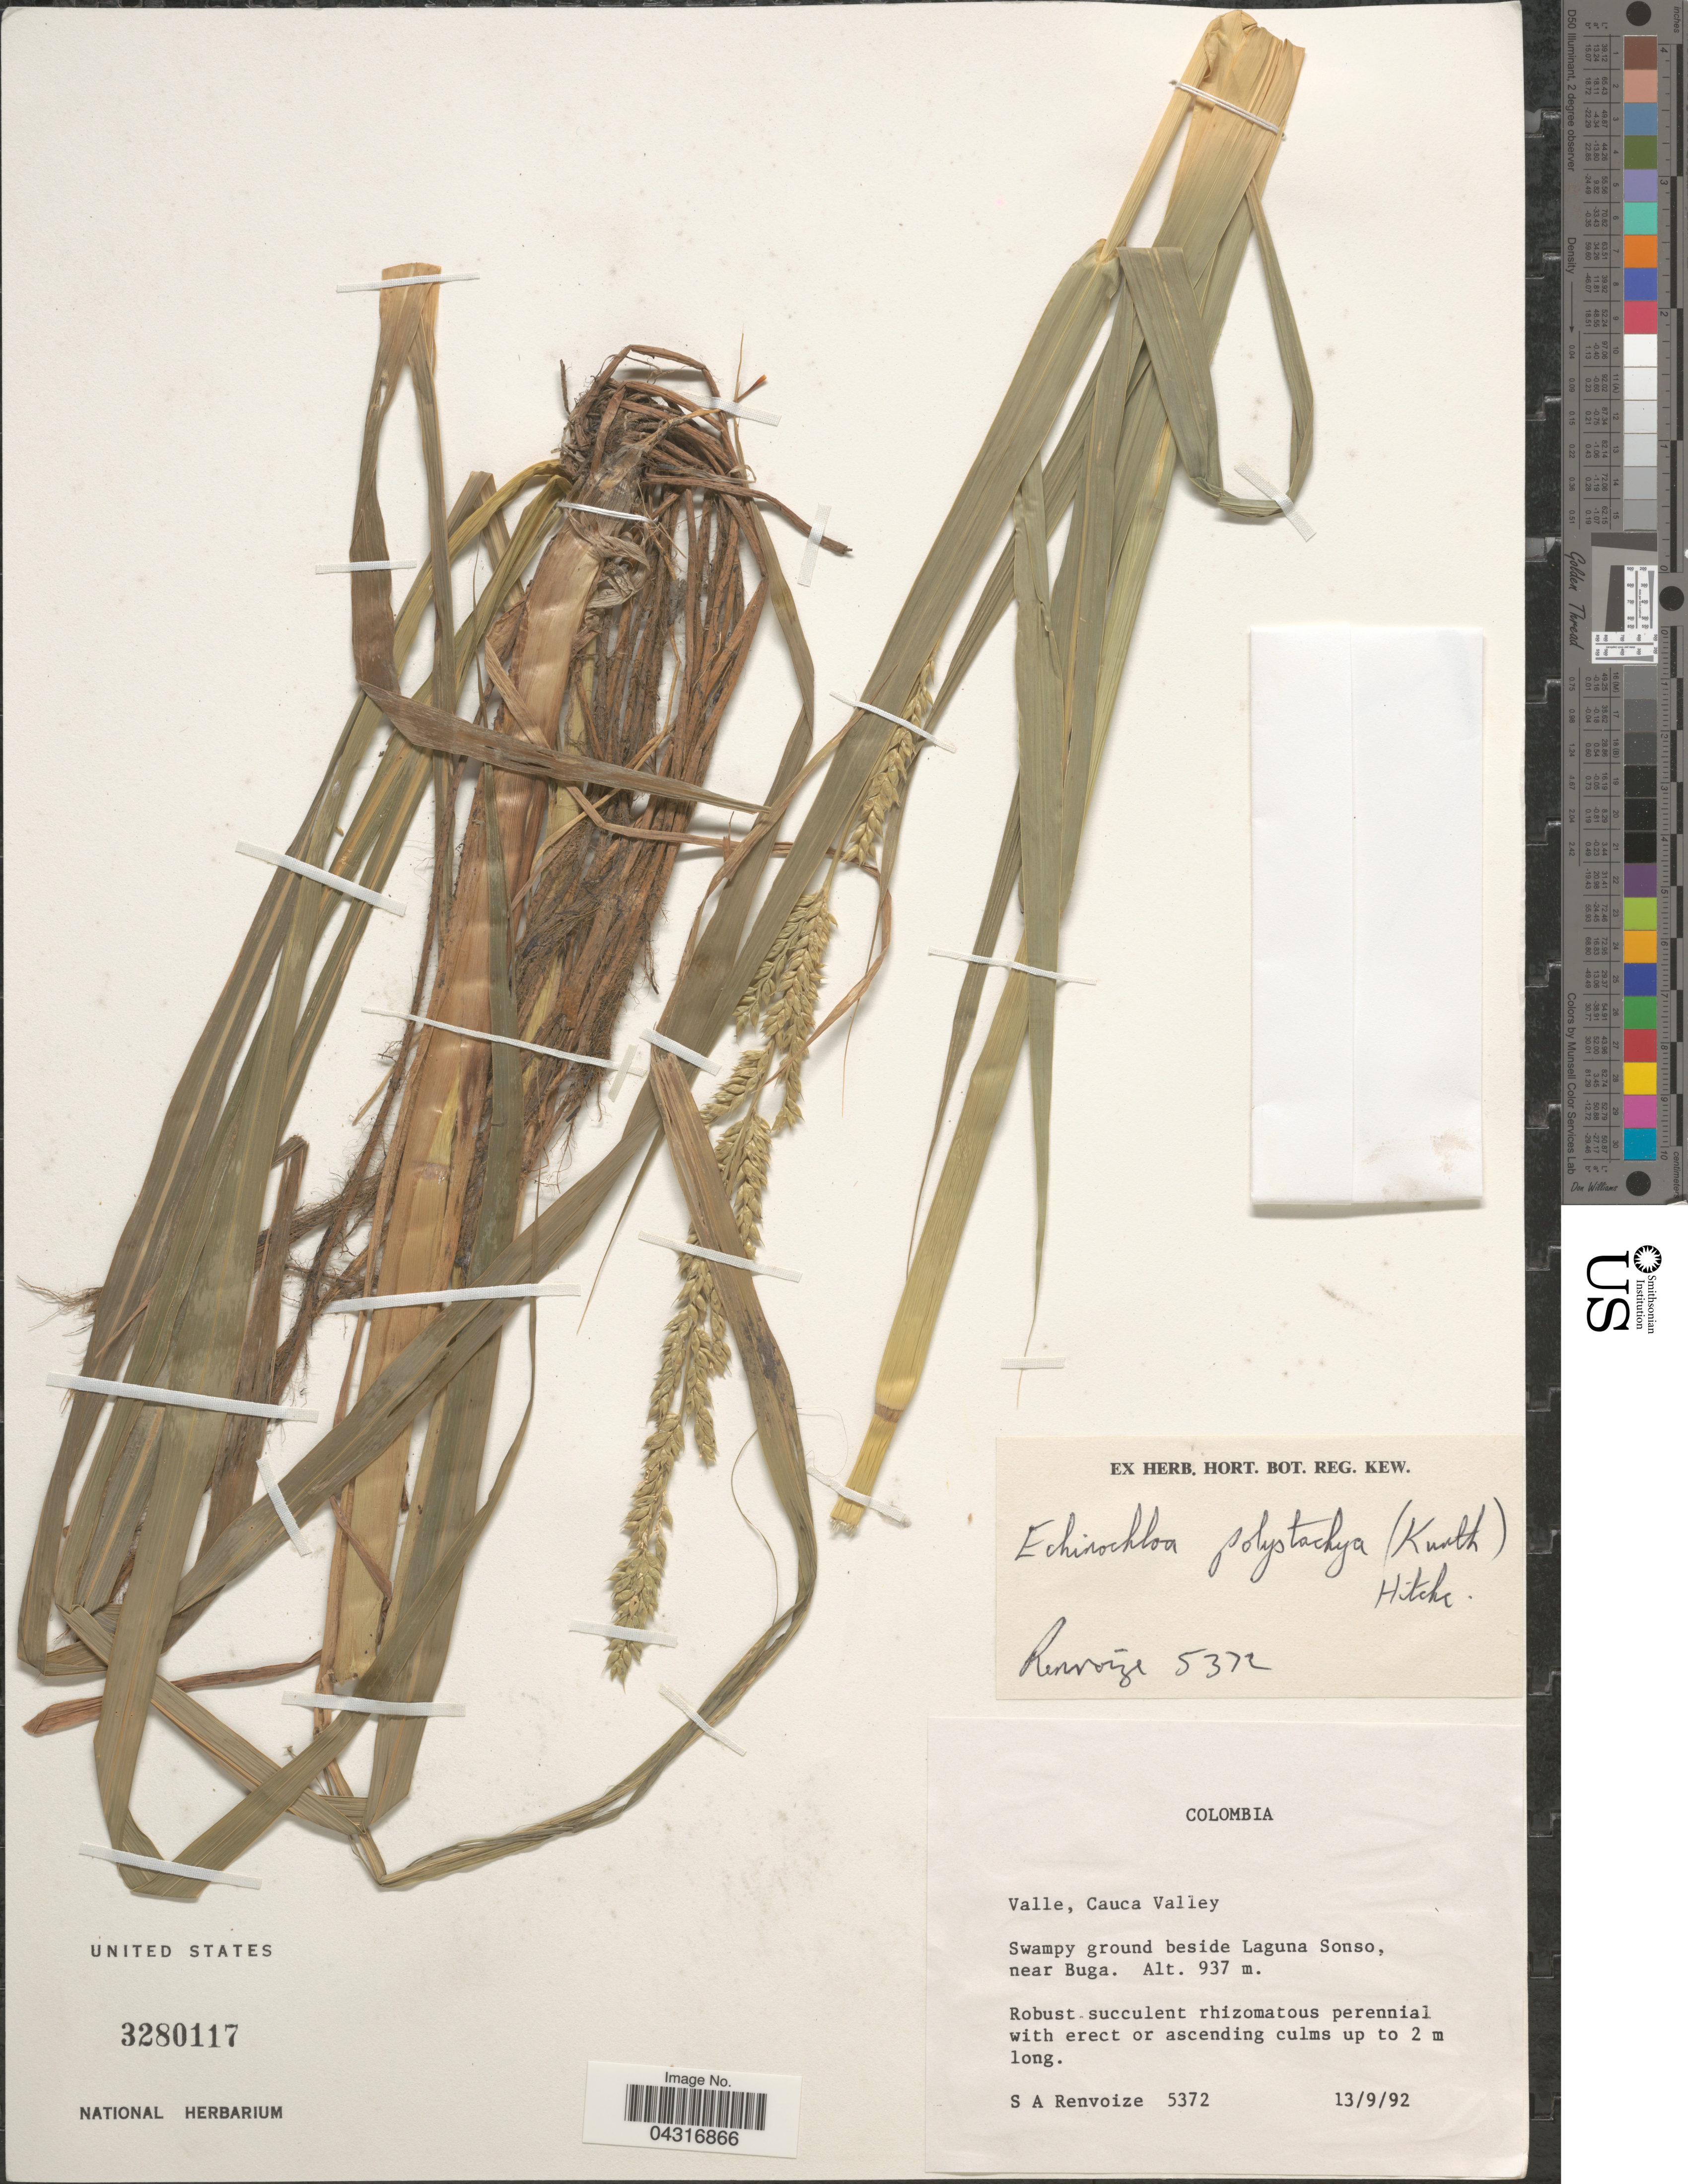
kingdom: Plantae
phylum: Tracheophyta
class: Liliopsida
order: Poales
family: Poaceae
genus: Echinochloa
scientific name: Echinochloa polystachya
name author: (Kunth) Hitchc.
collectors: S. A. Renvoize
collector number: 5372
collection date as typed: Transcribed d/m/y: 13/9/92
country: Colombia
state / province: Valle del Cauca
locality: Valle, Cauca Valley. Swampy ground beside Laguna Sonso, near Buga.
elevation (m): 937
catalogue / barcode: US 3280117